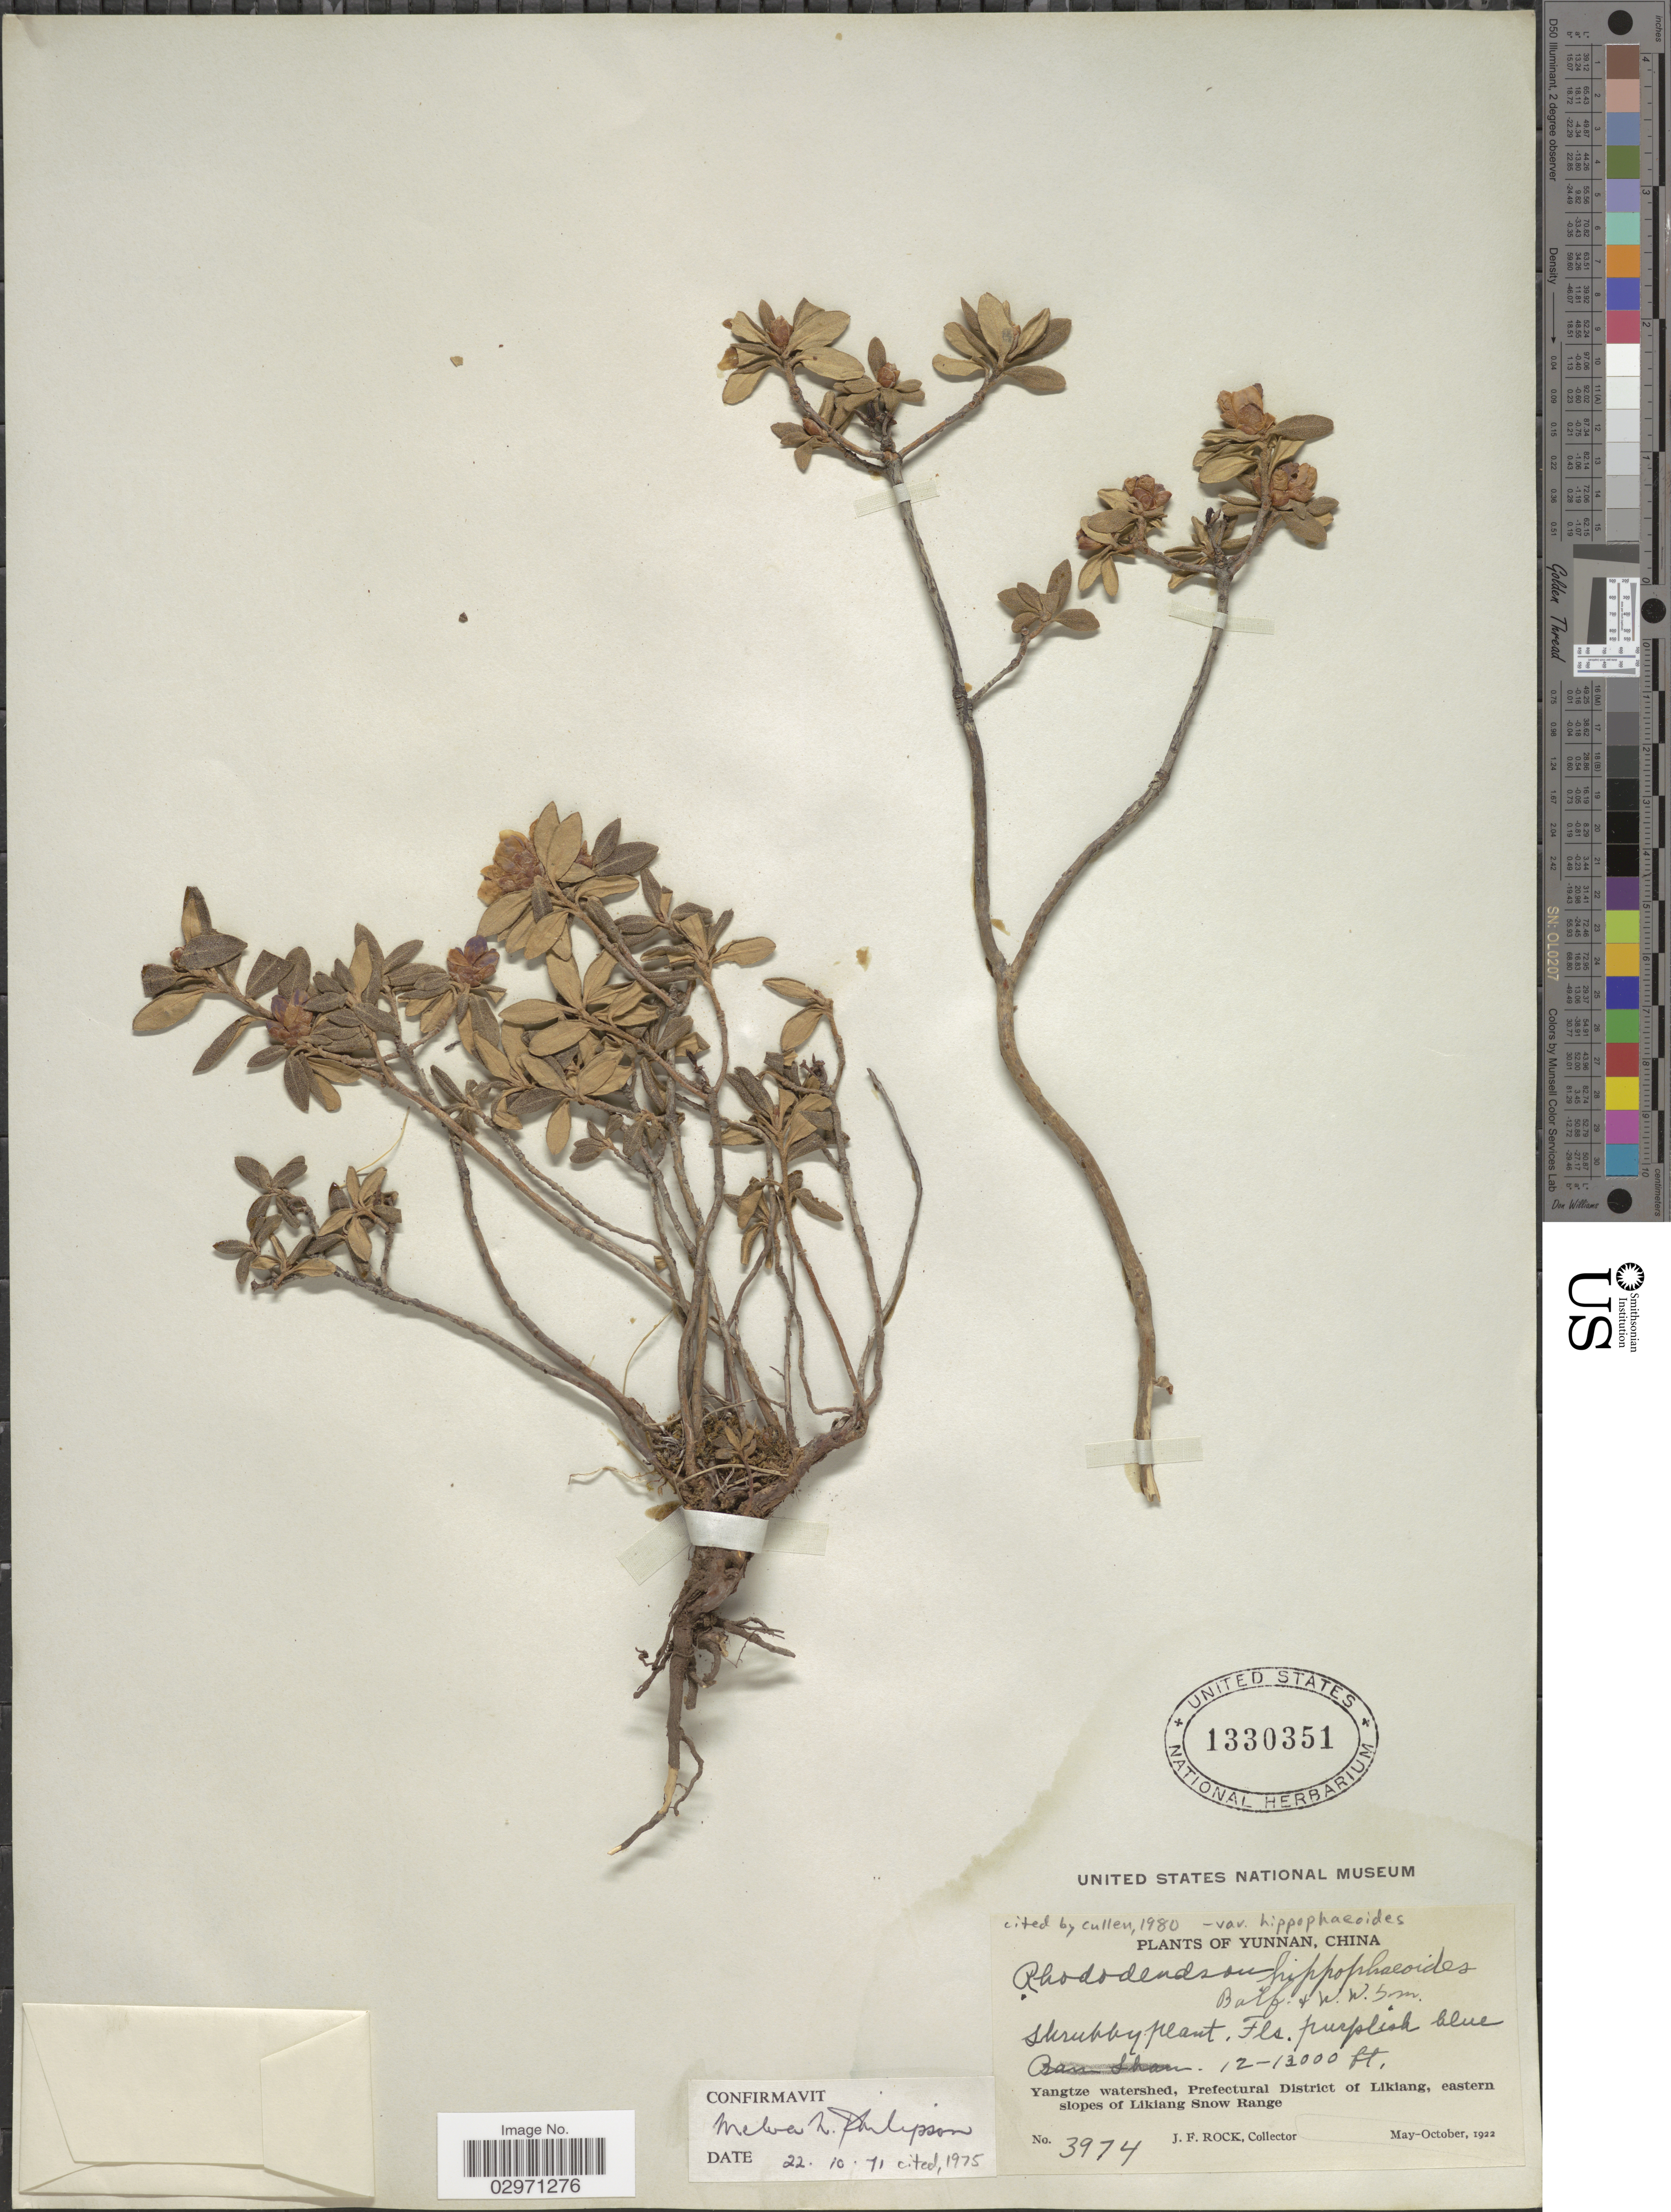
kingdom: Plantae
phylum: Tracheophyta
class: Magnoliopsida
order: Ericales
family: Ericaceae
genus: Rhododendron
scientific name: Rhododendron hippophaeoides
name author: Balf. f. & W.W. Sm.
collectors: J. Rock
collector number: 3974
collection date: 1922-05/1922-10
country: China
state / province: Yunnan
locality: Yangtze watershed, Prefectural District of Likiang, eastern slopes of Likiang Snow Range.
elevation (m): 3658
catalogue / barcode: US 1330351